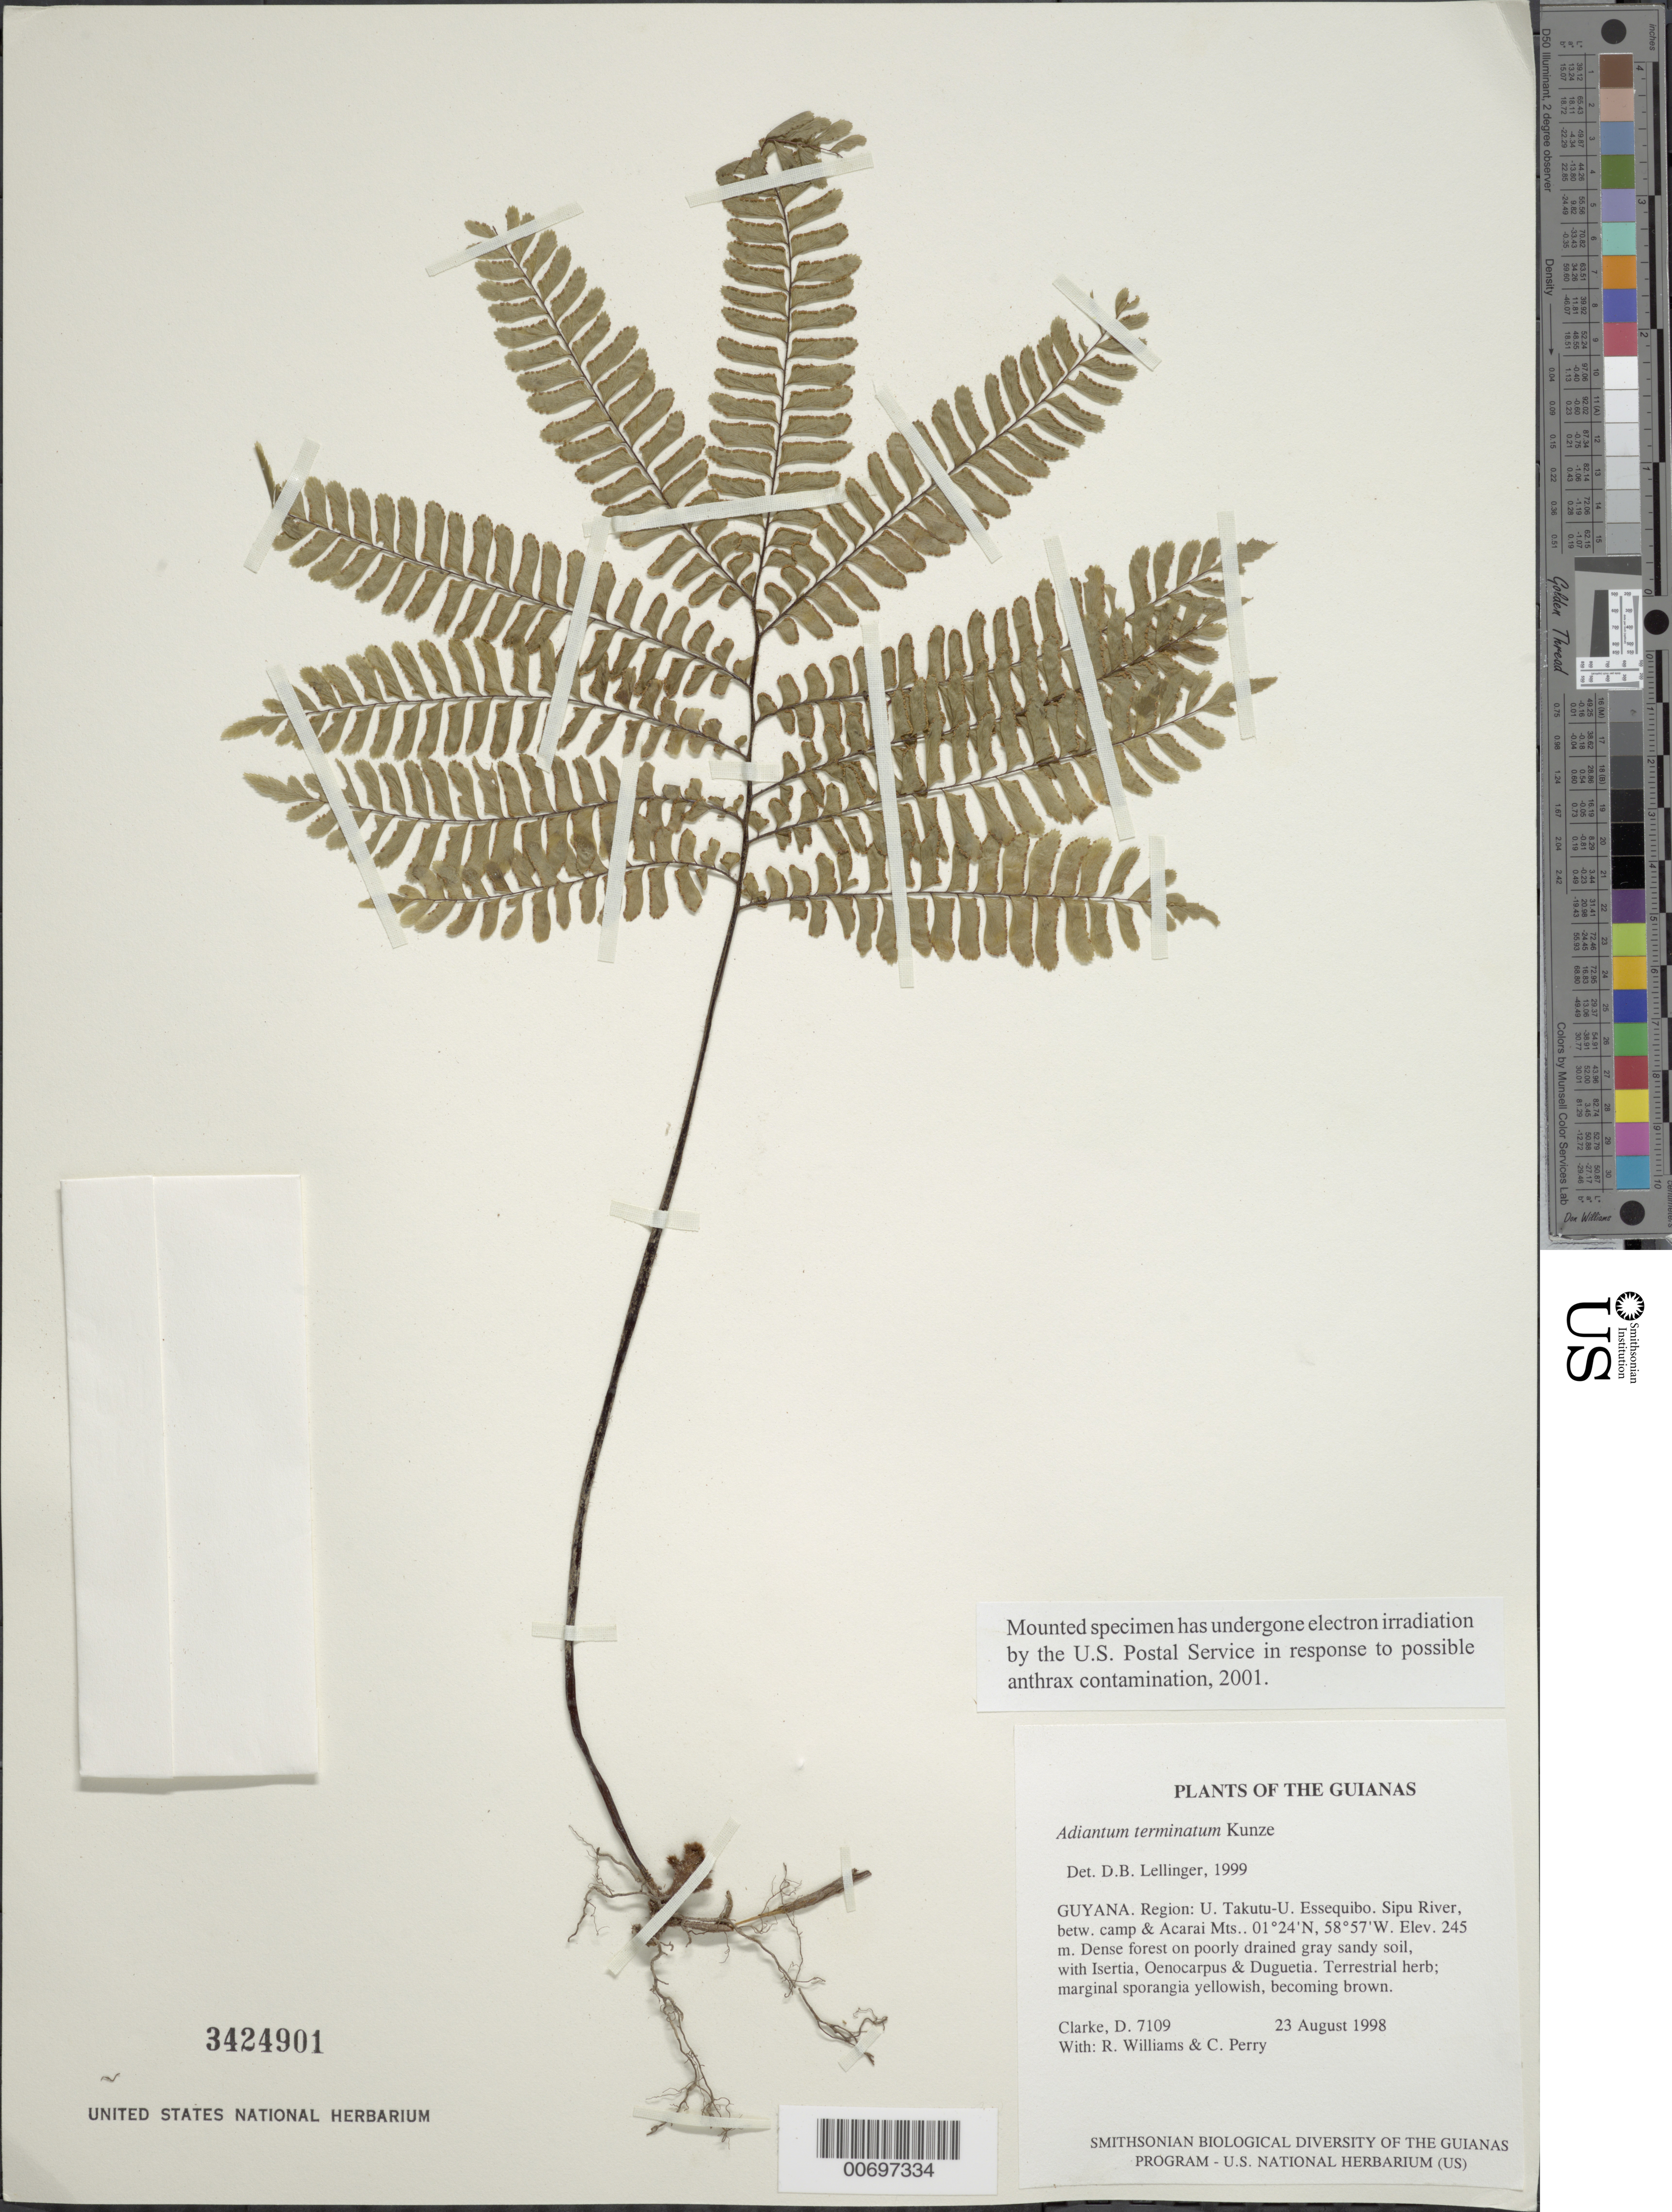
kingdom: Plantae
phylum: Tracheophyta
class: Polypodiopsida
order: Polypodiales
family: Pteridaceae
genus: Adiantum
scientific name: Adiantum tomentosum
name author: Klotzsch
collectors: H. D. Clarke, R. Williams & C. Perry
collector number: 7109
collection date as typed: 23 August 1998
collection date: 1998-08-23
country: Guyana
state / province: U. Takutu-U. Essequibo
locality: Sipu River, betw. camp & Acarai Mts.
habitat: Dense forest on poorly drained gray sandy soil, with Isertia, Oenocarpus & Duguetia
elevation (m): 245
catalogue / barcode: US 3424901